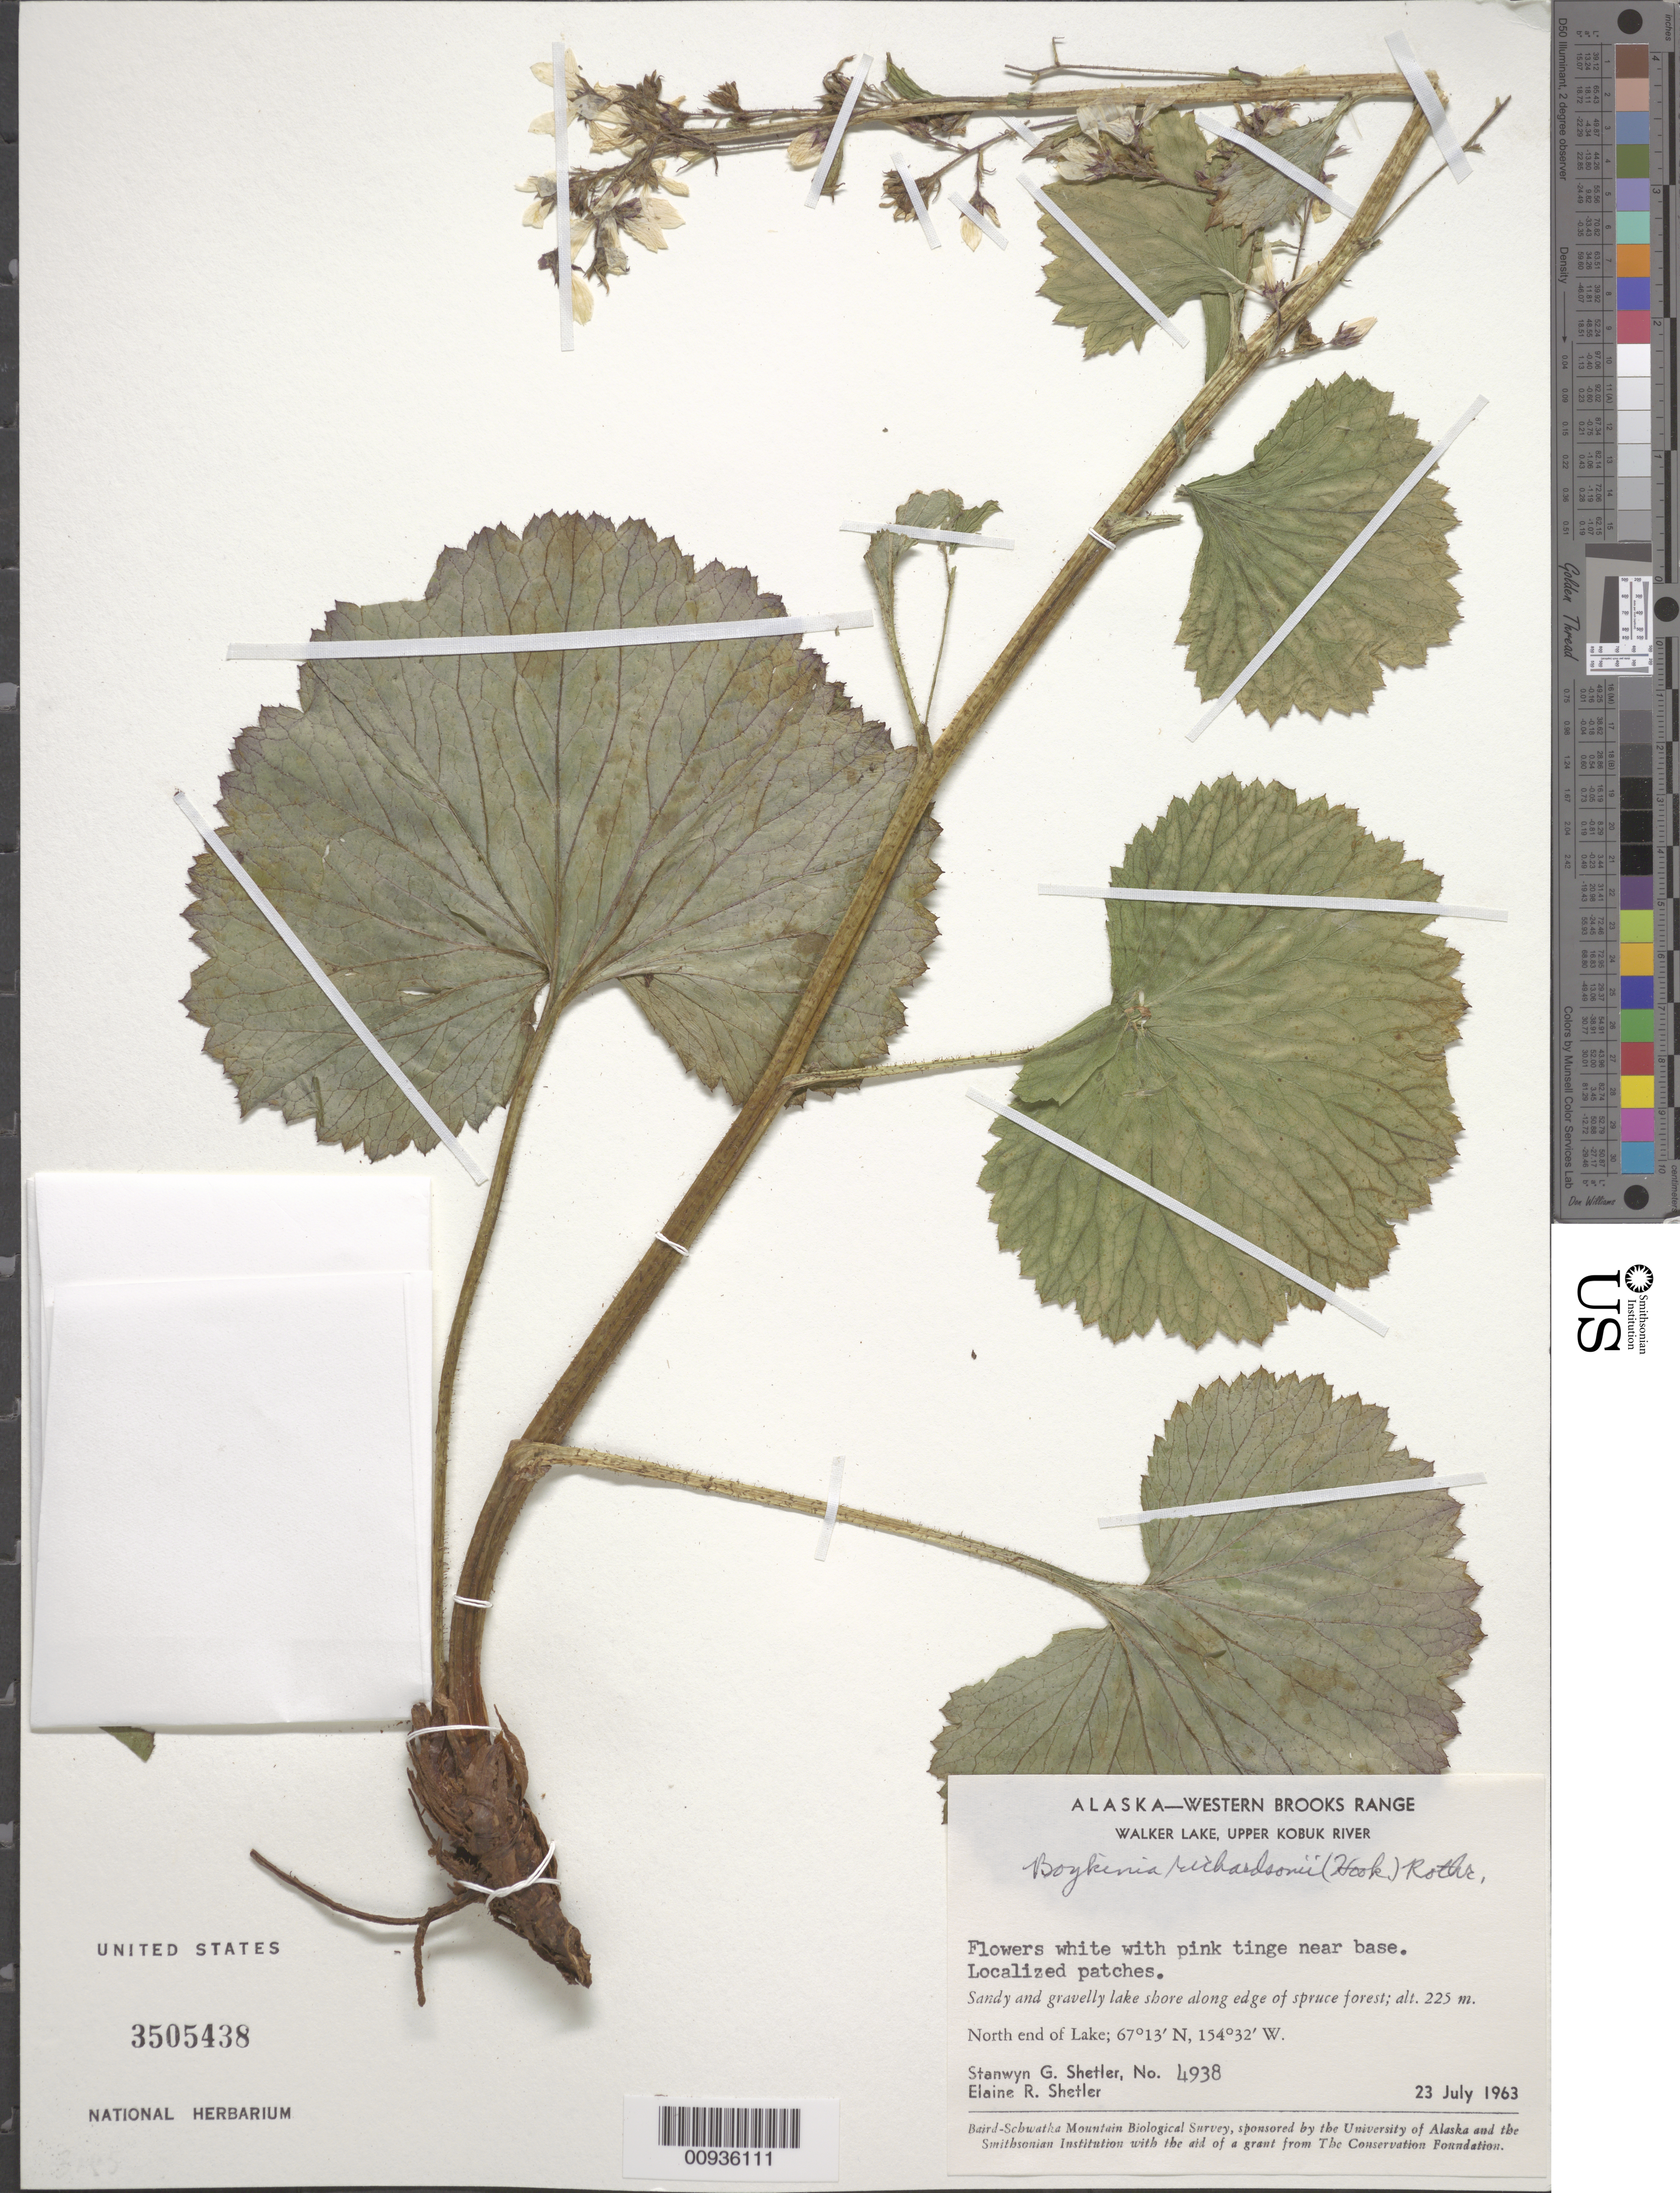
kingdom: Plantae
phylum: Tracheophyta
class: Magnoliopsida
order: Saxifragales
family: Saxifragaceae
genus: Boykinia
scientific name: Boykinia richardsonii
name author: (Hook.) A. Gray ex B.D. Jacks.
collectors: S. Shetler & E. R. Shetler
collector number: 4938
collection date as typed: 23 Jul 1963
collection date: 1963-07-23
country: United States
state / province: Alaska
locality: North end of Walker Lake. Western Brooks Range, Upper Kobuk River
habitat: Sandy and gravelly lake shore along edge of spruce forest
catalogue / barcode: US 3505438